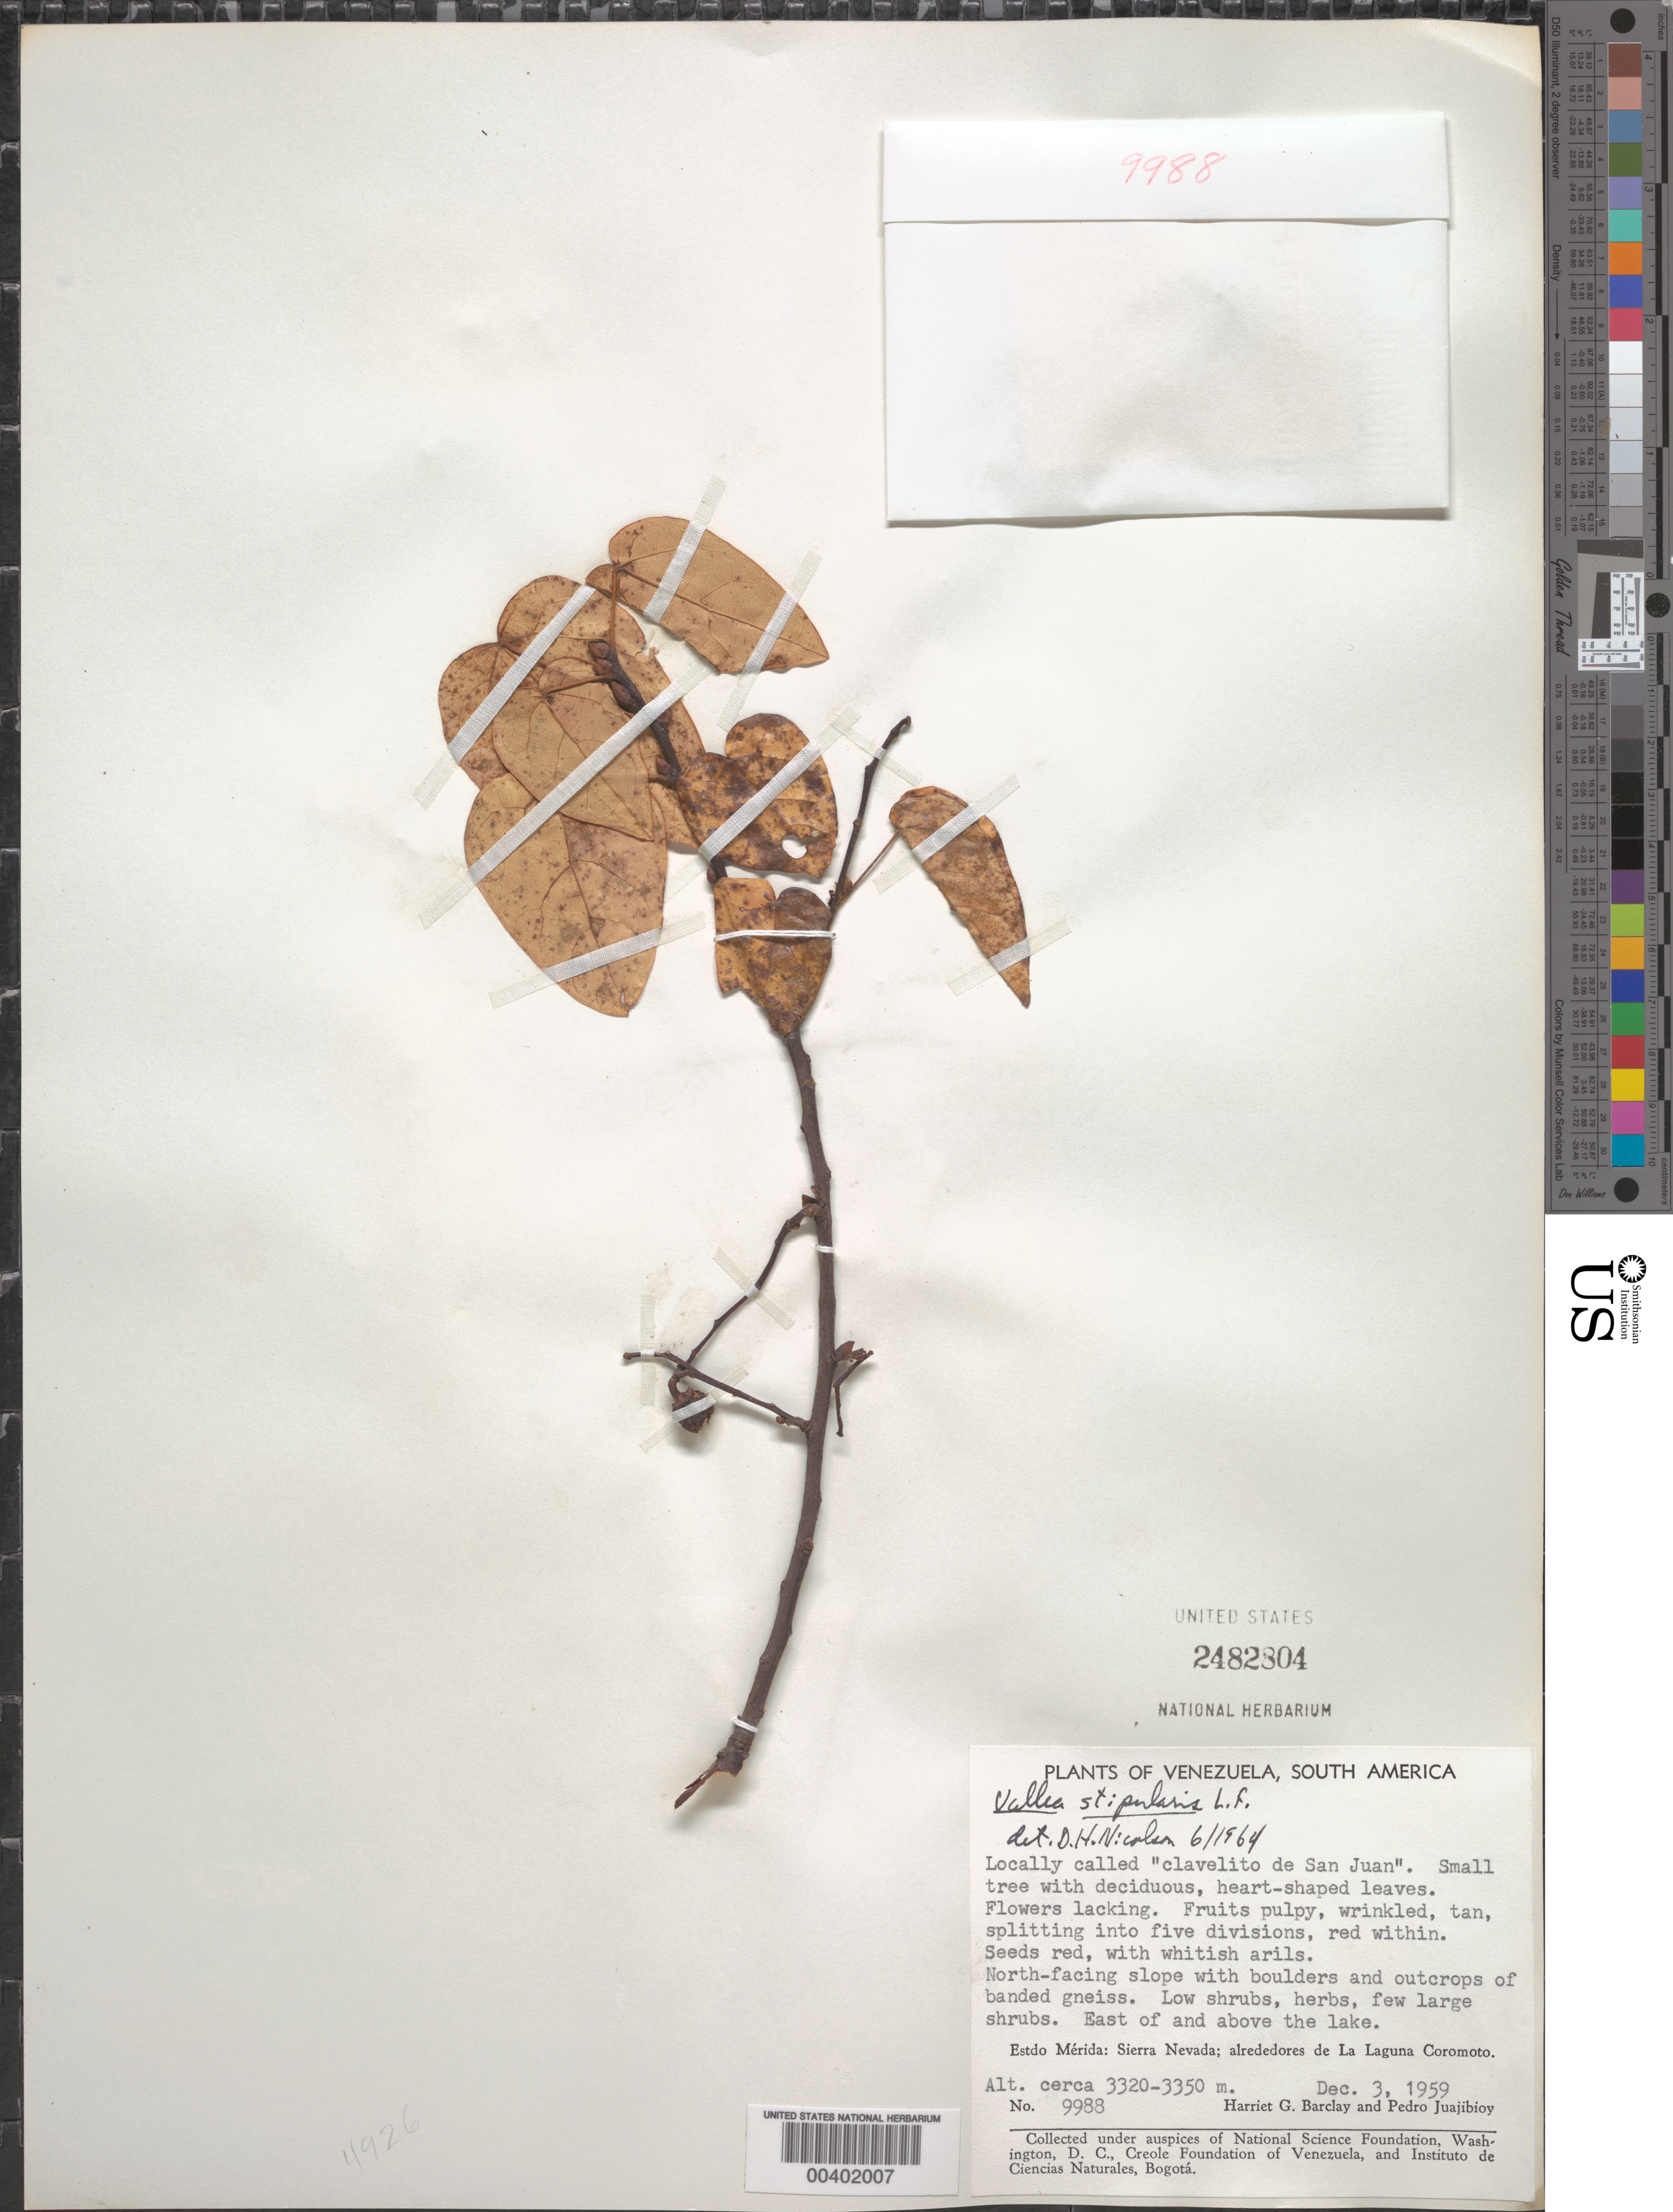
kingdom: Plantae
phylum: Tracheophyta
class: Magnoliopsida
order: Oxalidales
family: Elaeocarpaceae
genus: Vallea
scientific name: Vallea stipularis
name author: L. f.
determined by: Nicolson, Dan H.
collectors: H. G. Barclay & P. Juajibioy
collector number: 9988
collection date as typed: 03 Dec 1959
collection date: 1959-12-03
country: Venezuela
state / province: Mérida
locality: Sierra Nevada; alrededores de La Laguna Coromoto. Coromoto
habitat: North-facing slope.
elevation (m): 3320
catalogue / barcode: US 2482804